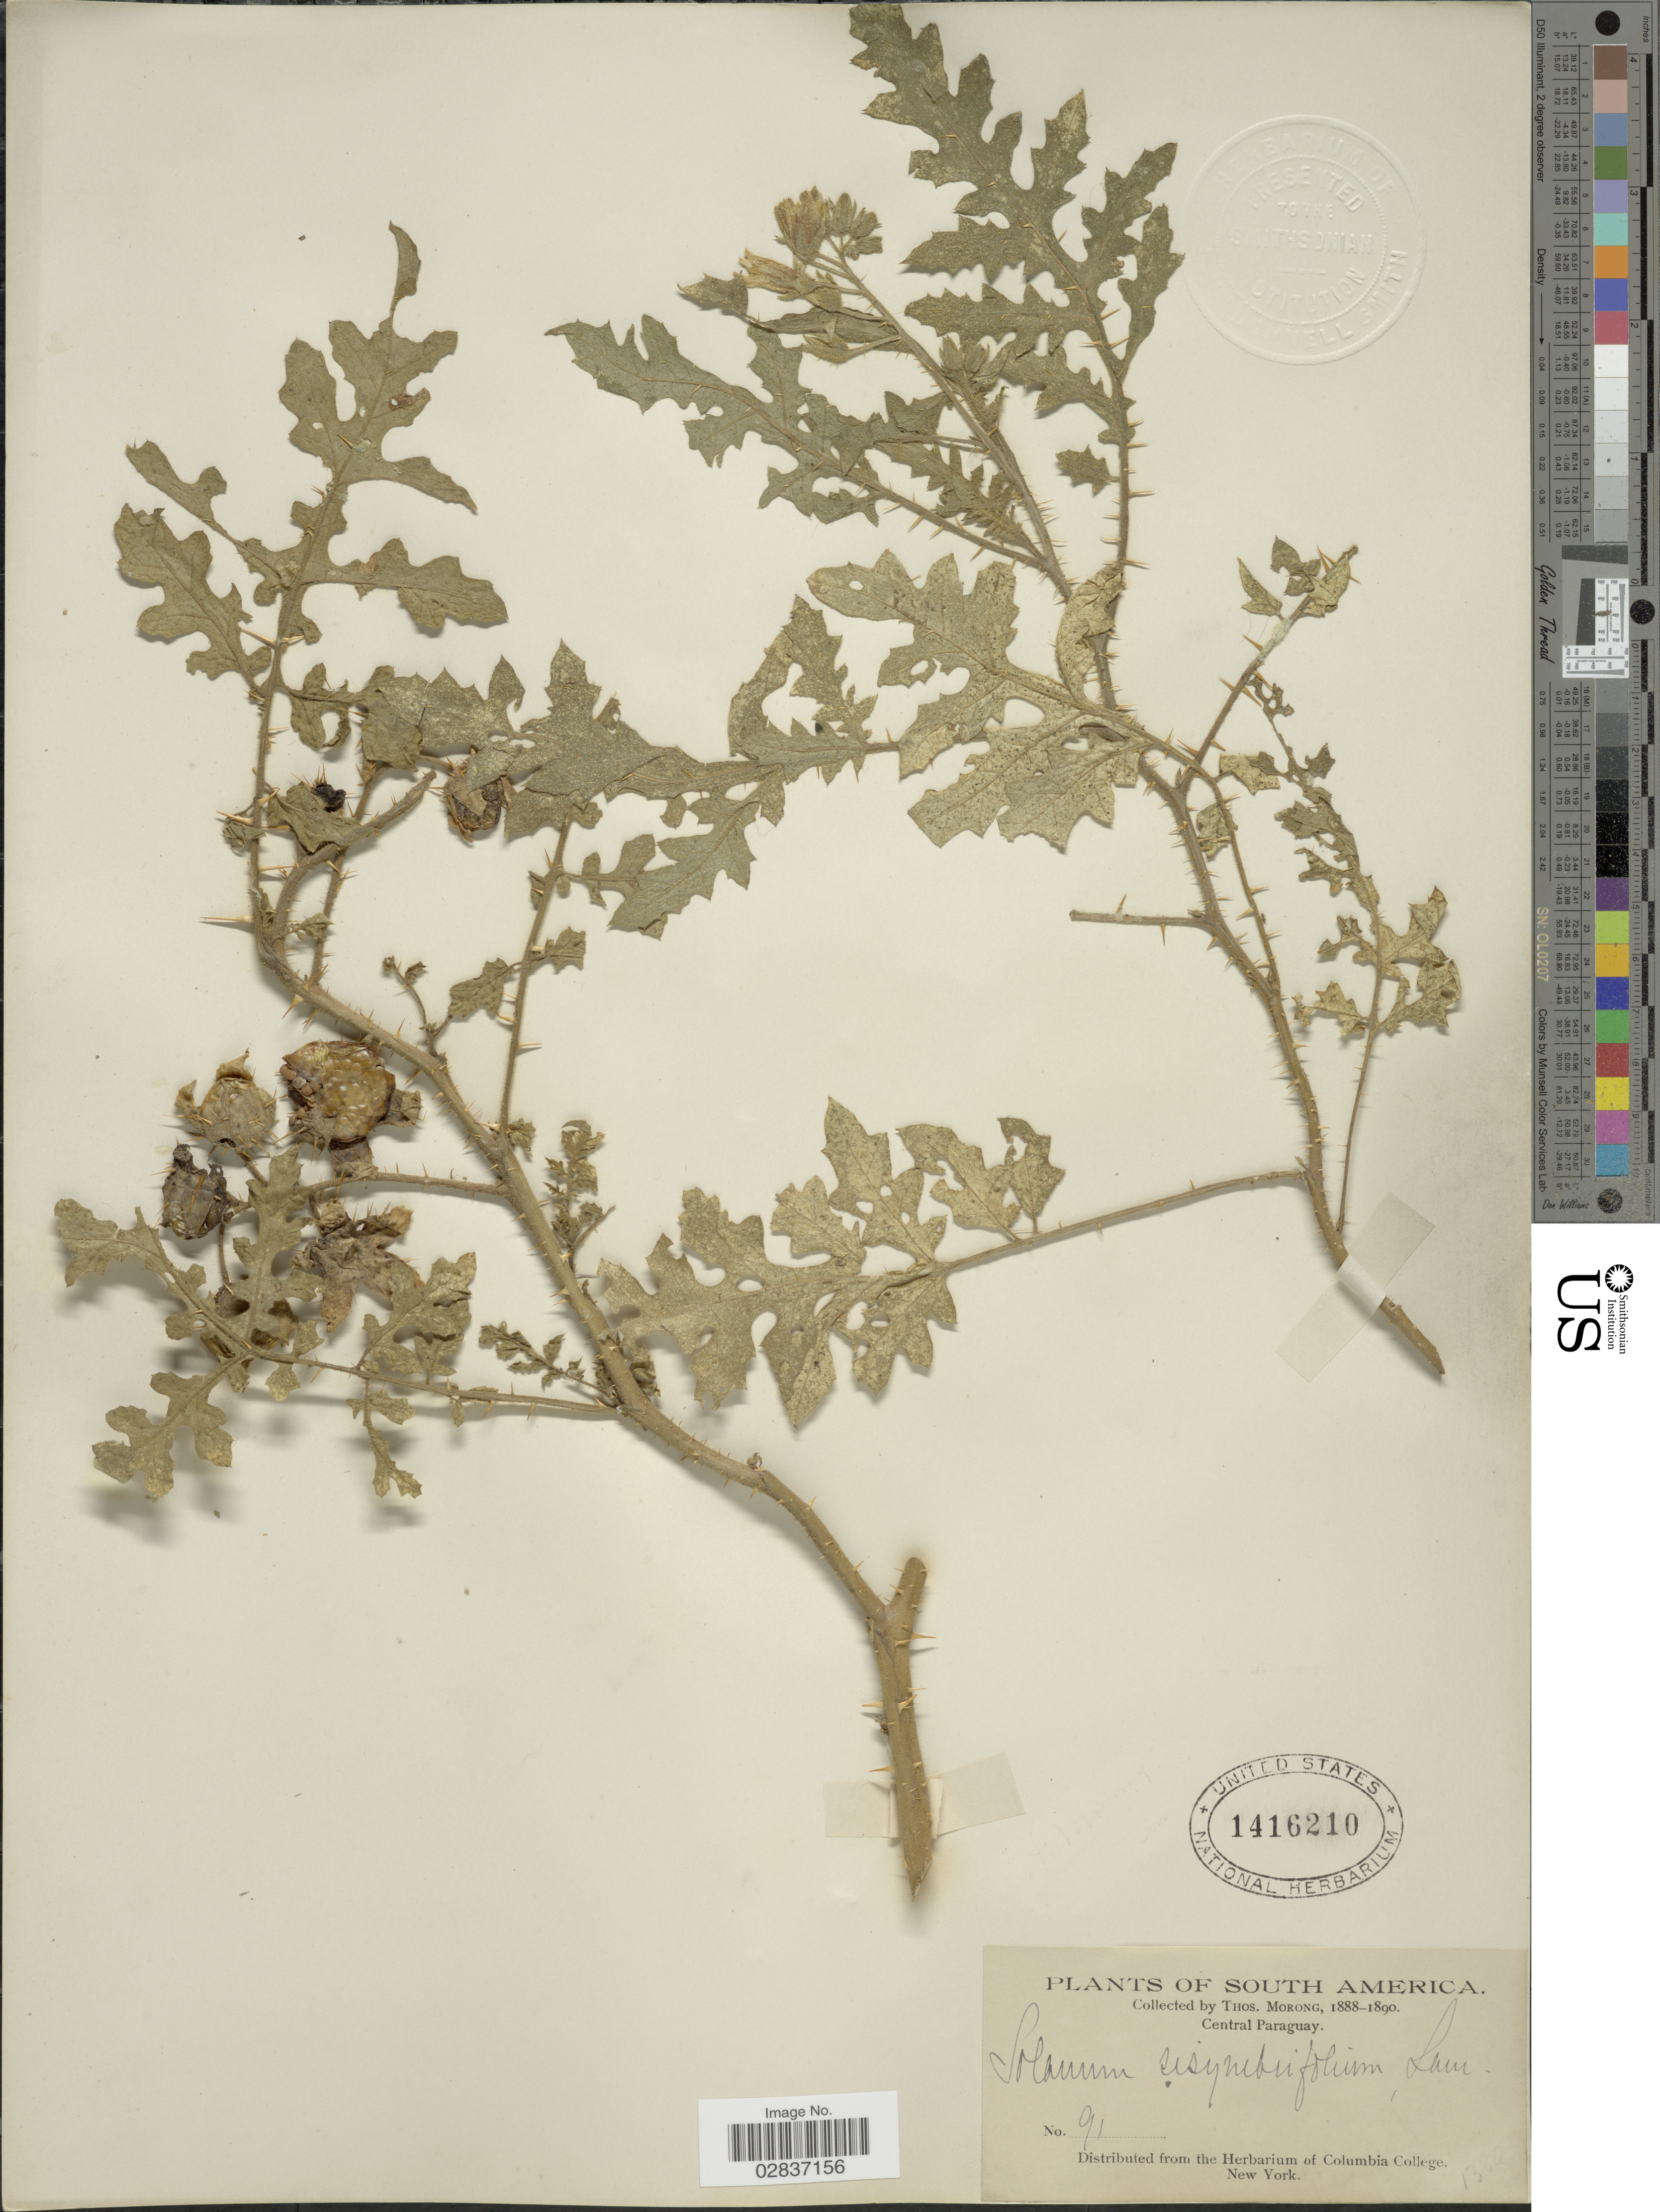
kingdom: Plantae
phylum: Tracheophyta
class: Magnoliopsida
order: Solanales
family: Solanaceae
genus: Solanum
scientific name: Solanum sisymbriifolium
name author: Lam.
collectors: ex herb. T. Morong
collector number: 91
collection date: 1888/1890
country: Paraguay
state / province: Central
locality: Central Paraguay.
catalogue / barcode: US 1416210